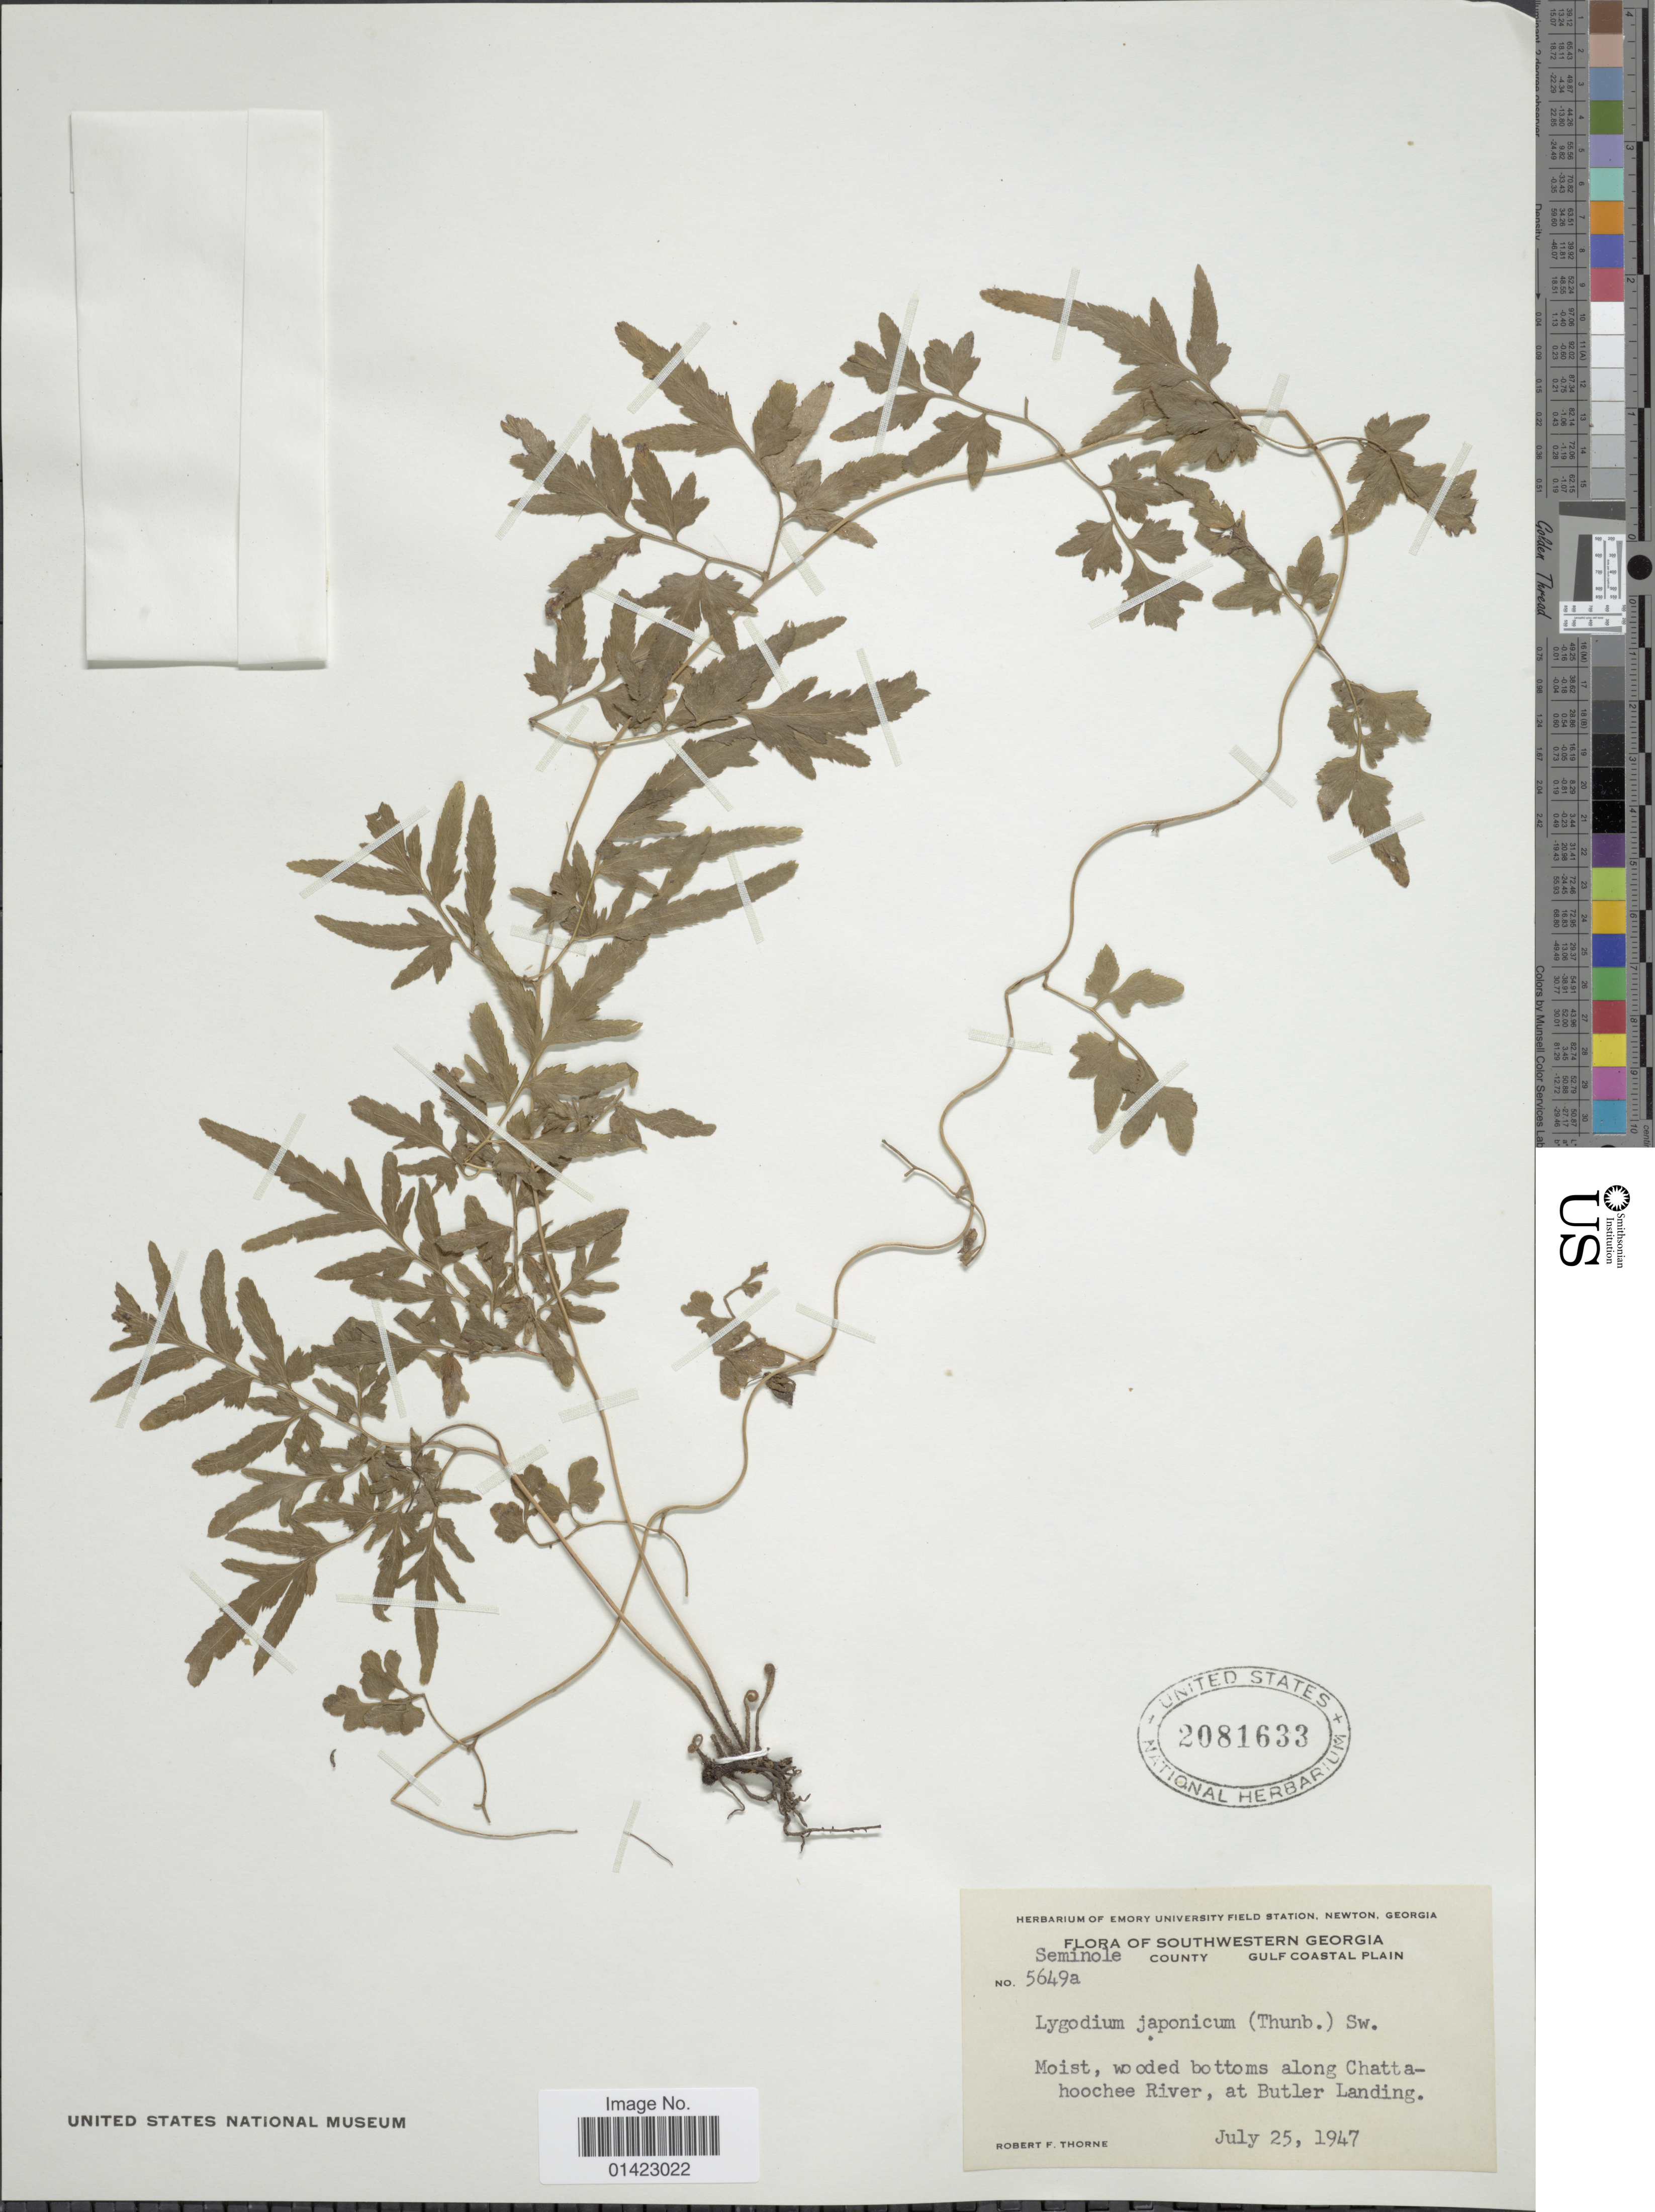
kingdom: Plantae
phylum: Tracheophyta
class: Polypodiopsida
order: Schizaeales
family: Lygodiaceae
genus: Lygodium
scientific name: Lygodium japonicum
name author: (Thunb.) Sw.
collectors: R. F. Thorne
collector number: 5649a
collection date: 1947-07-25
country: United States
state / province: Georgia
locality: Southwestern Georgia, Seminole County Gulf Coastal Plain, wooded bottoms along Chattahoochee River, at Butler Landing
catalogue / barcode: US 2081633